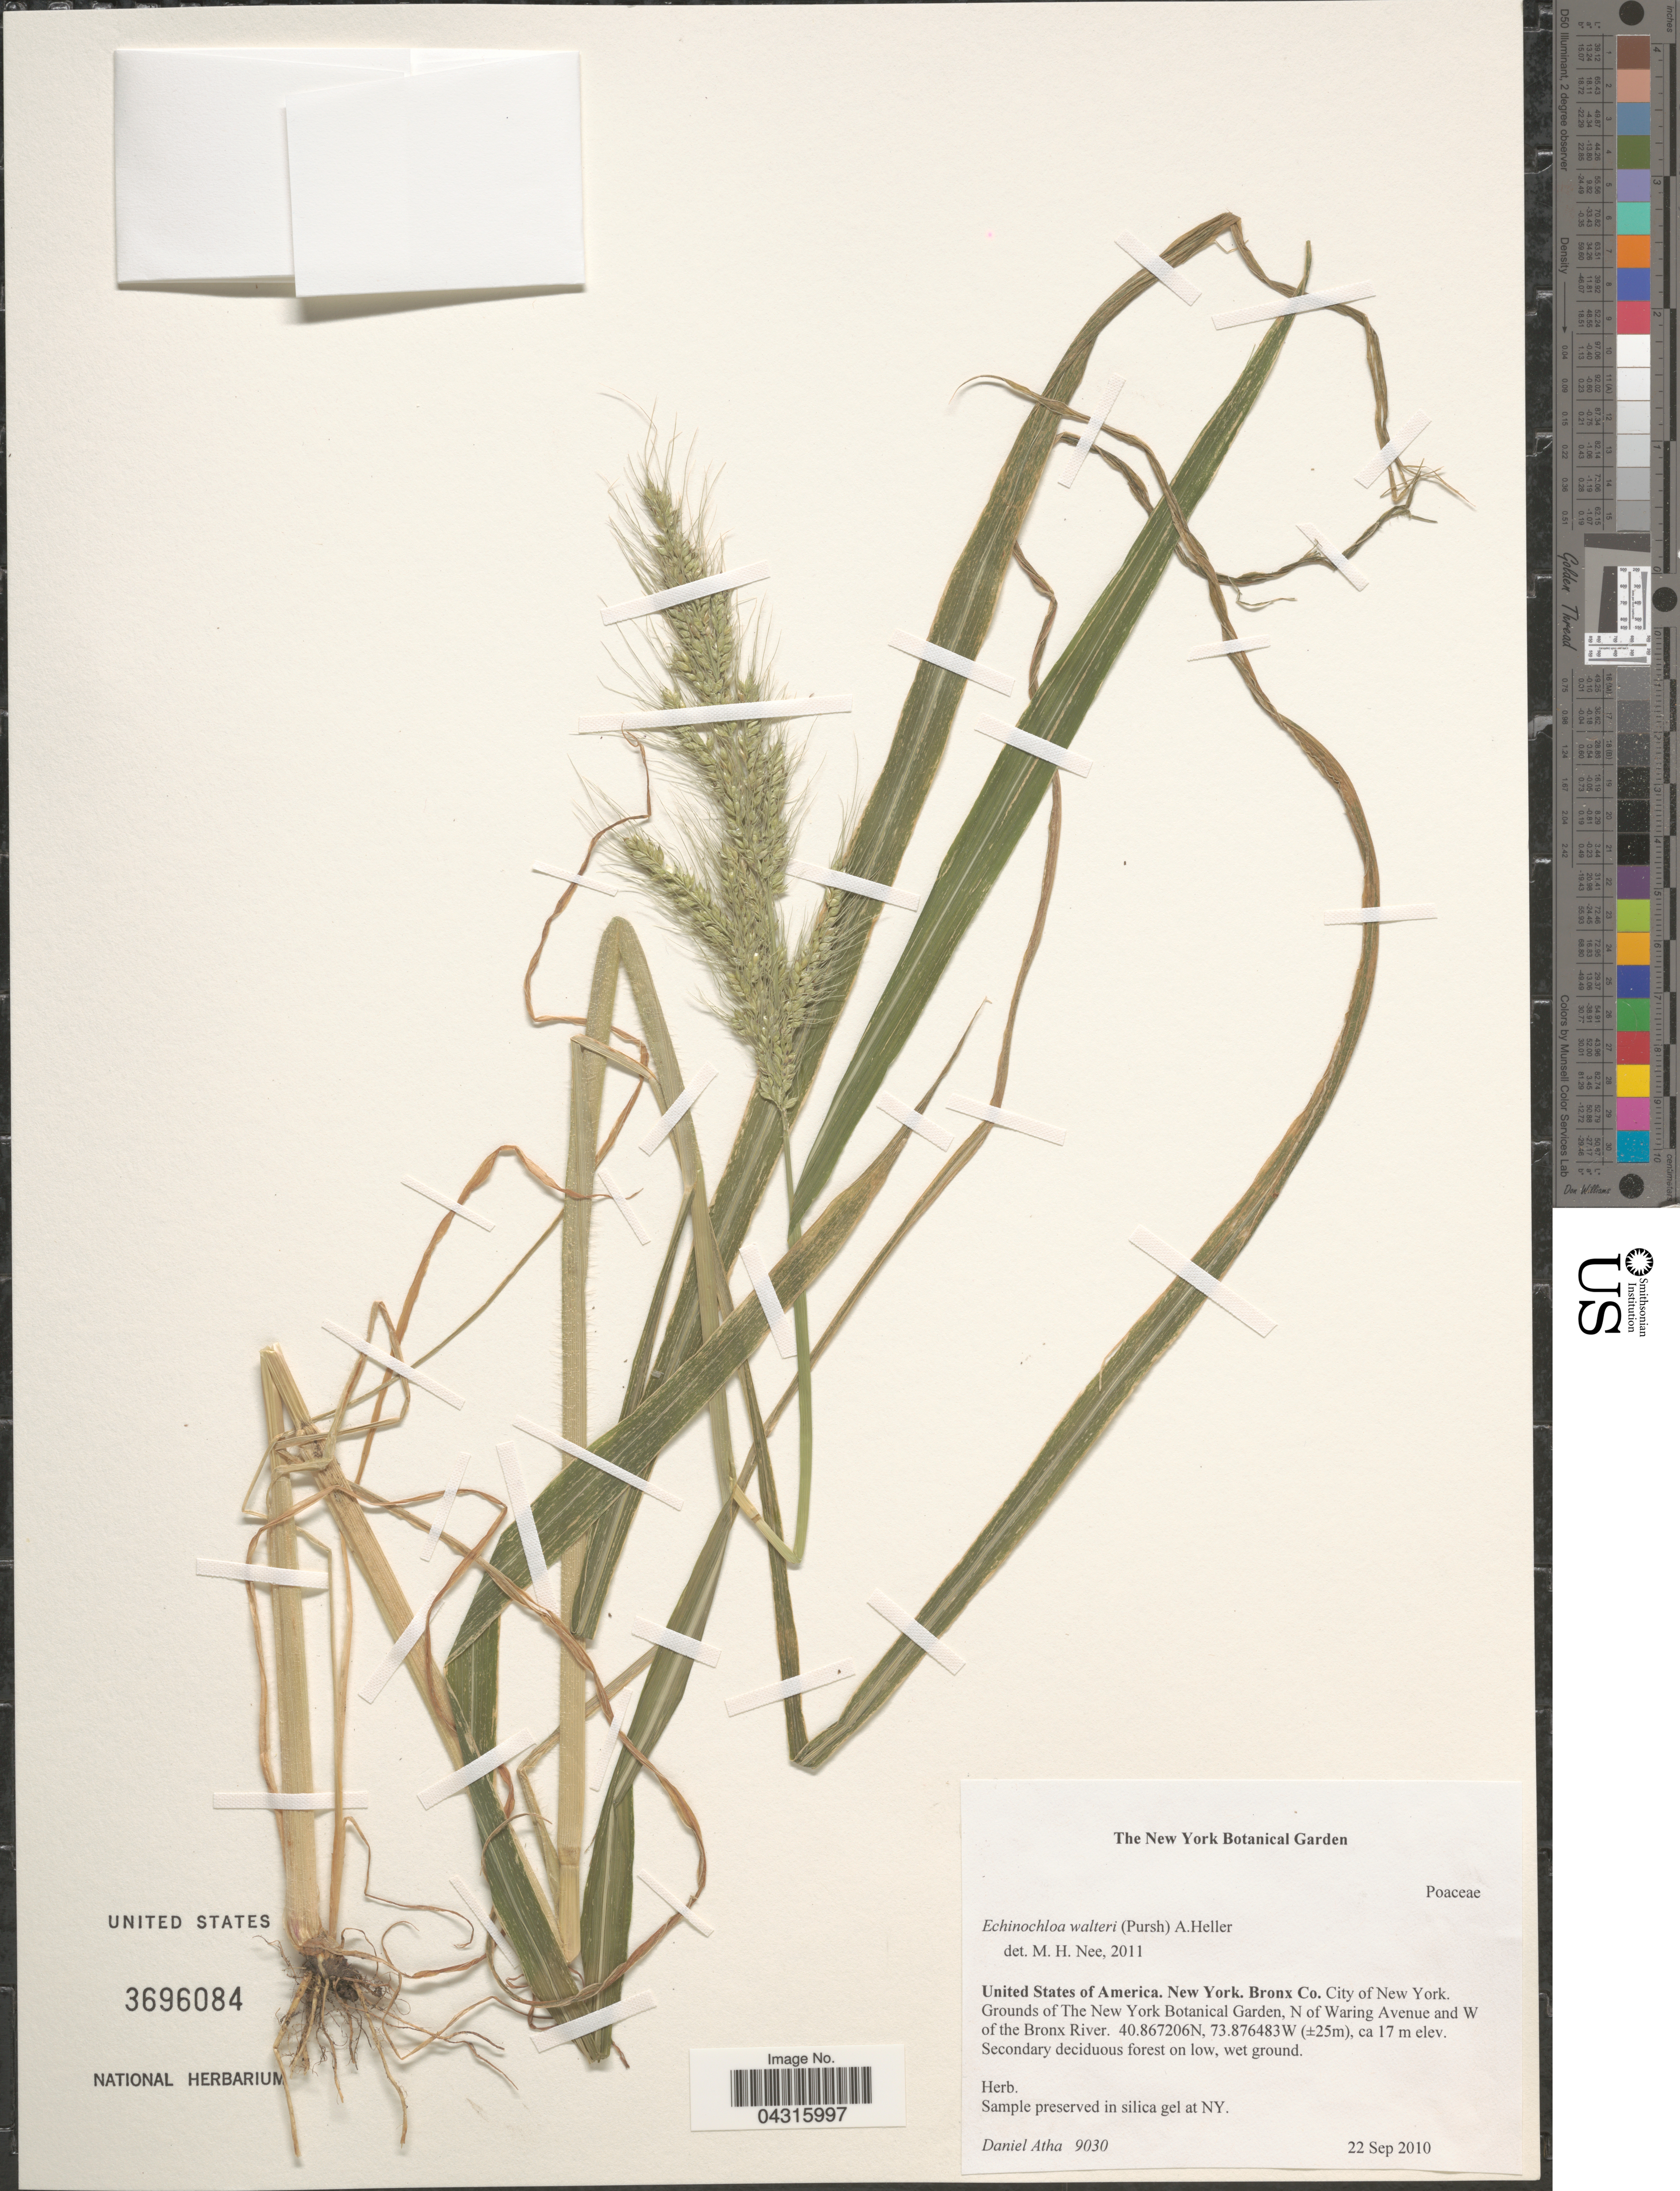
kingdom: Plantae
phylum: Tracheophyta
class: Liliopsida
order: Poales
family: Poaceae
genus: Echinochloa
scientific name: Echinochloa walteri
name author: (Pursh) A. Heller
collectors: D. Atha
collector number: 9030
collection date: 2010-09-22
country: United States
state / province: New York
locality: Bronx Co. City of New York. Grounds of The New York Botanical Garden, N of Waring Avenue and W of the Bronx River. (±25m). Secondary deciduous forest on low, wet ground.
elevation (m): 17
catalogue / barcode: US 3696084